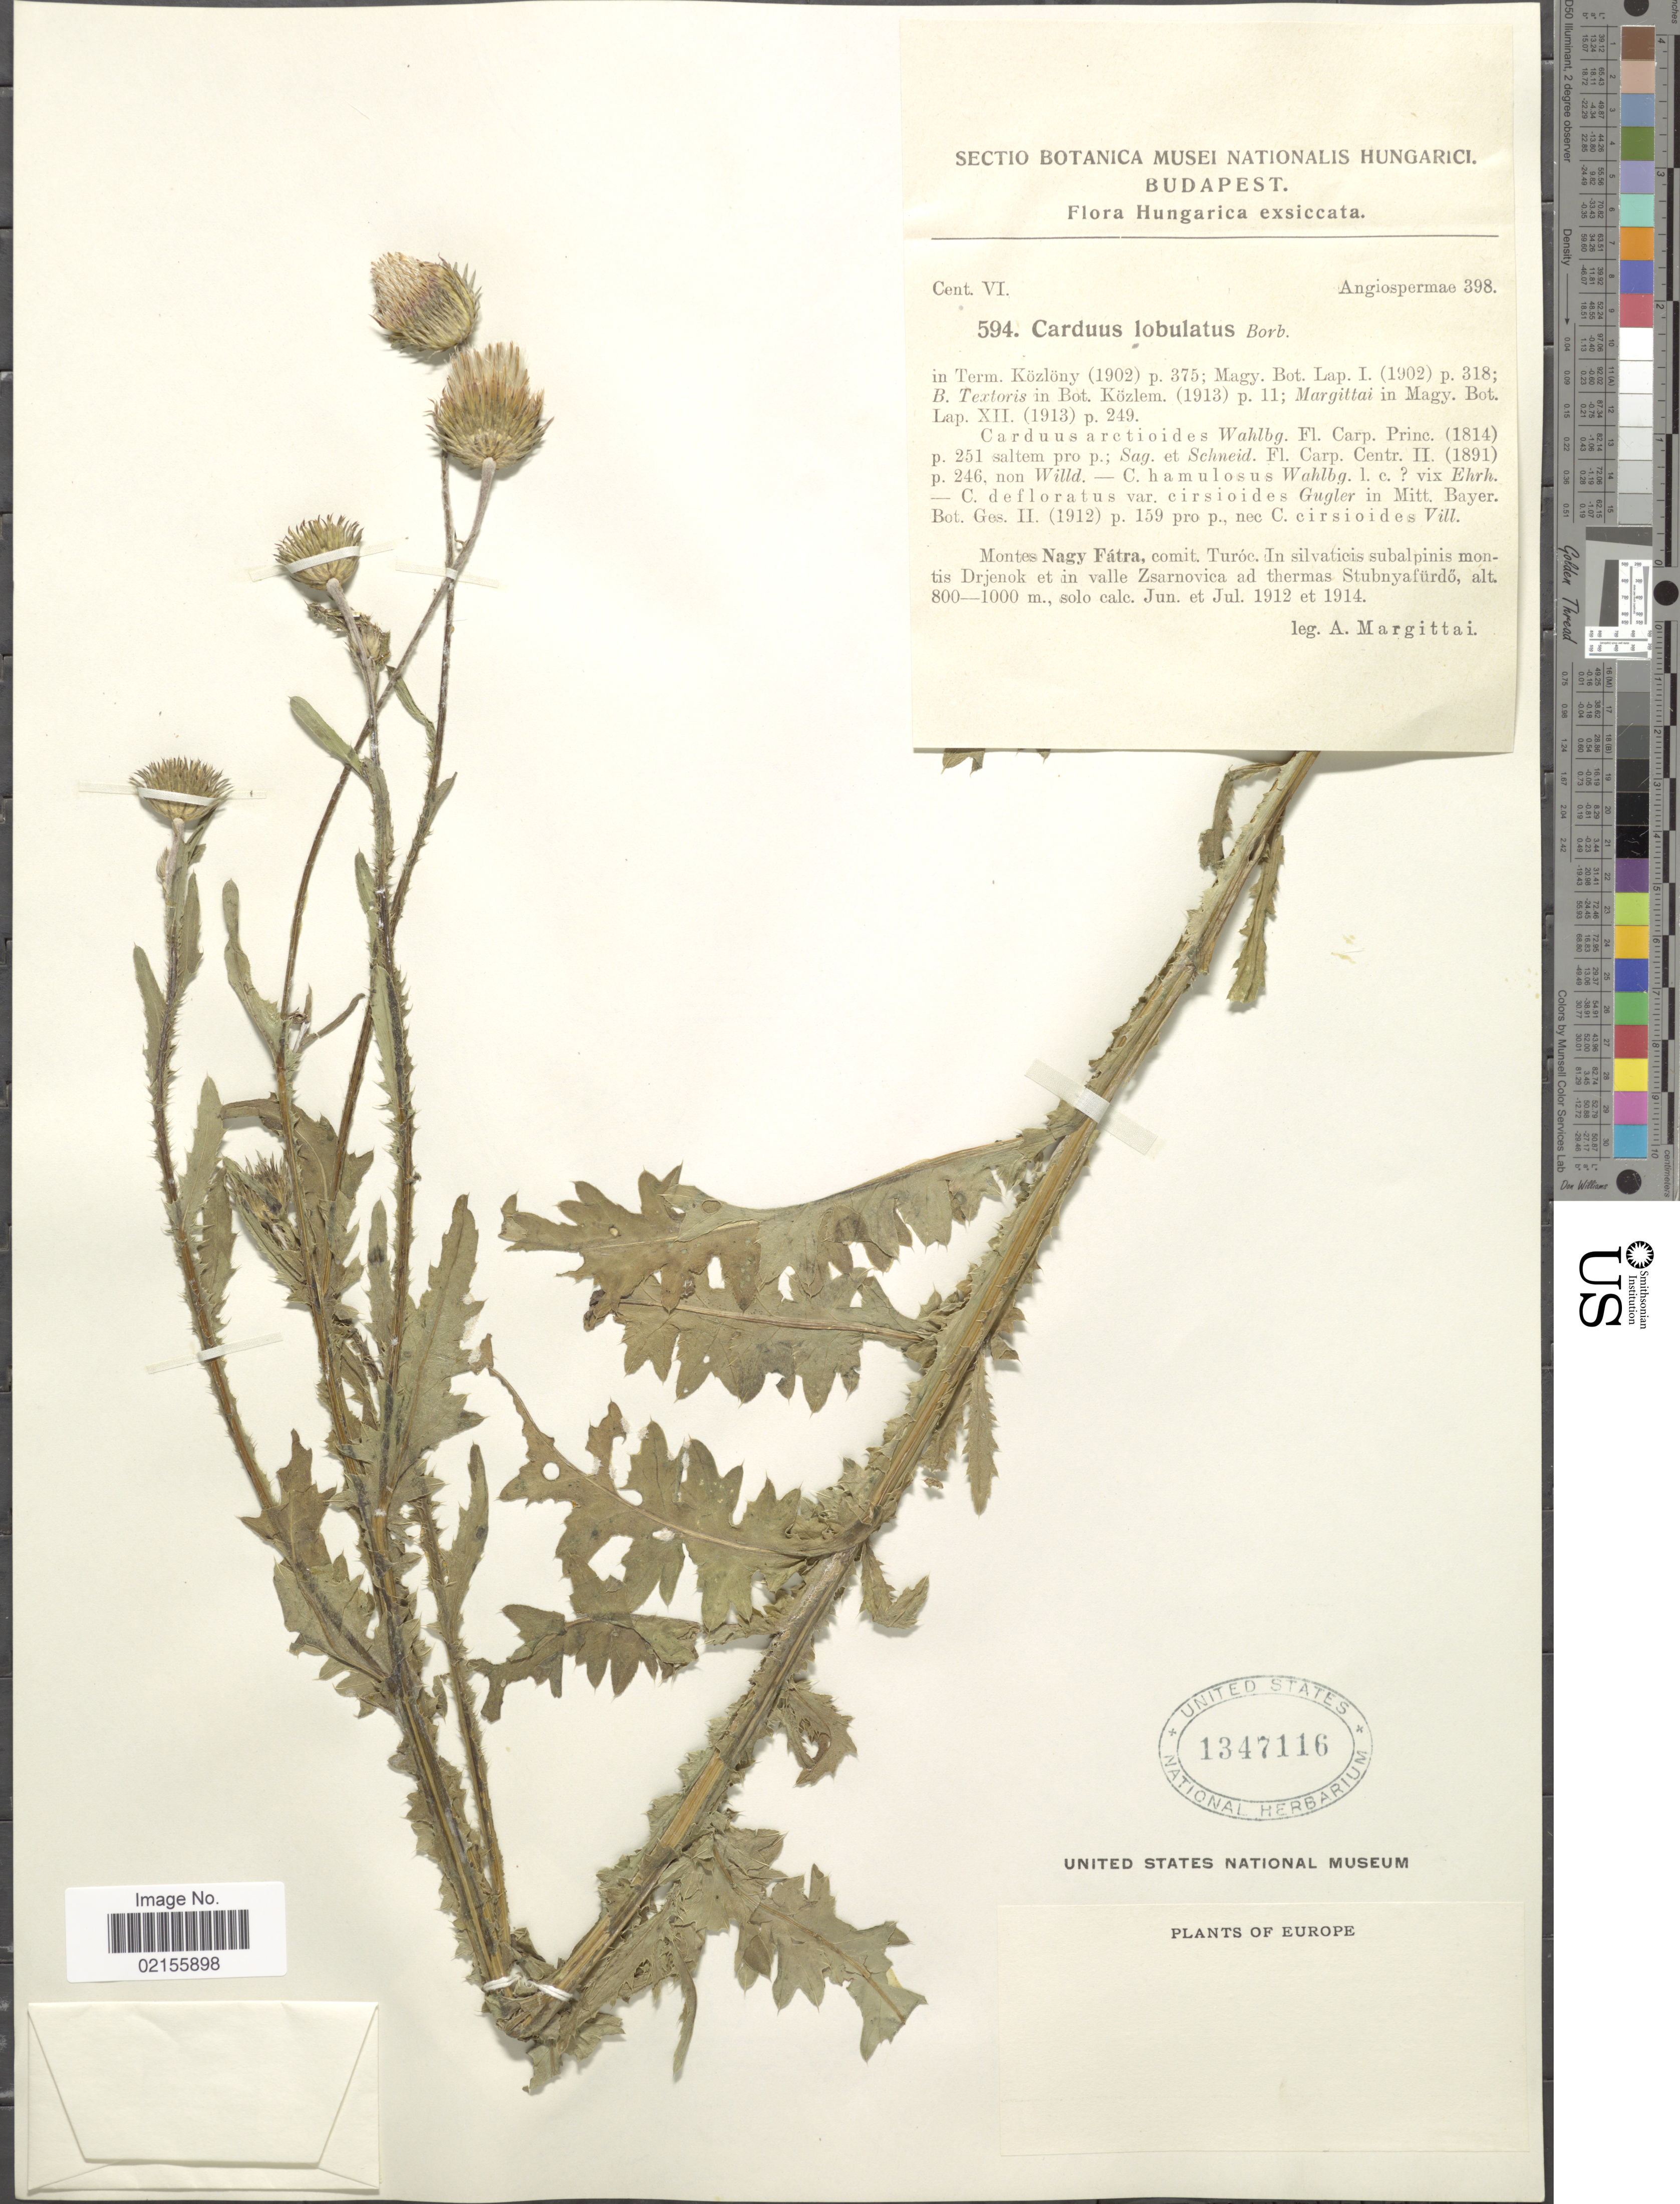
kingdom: Plantae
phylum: Tracheophyta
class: Magnoliopsida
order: Asterales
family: Asteraceae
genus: Carduus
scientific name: Carduus lobulatus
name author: Borbás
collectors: A. Margittai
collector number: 594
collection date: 1912-06/1914-07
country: Hungary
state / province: Budapest, Capital District of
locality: Budapest, Montes Nagy Fátra. comit Turóc. In silvaticis subalpinis montis Drjenok et in valle Zsaenovica ad thermas Stubnyafürdö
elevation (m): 800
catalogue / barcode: US 1347116